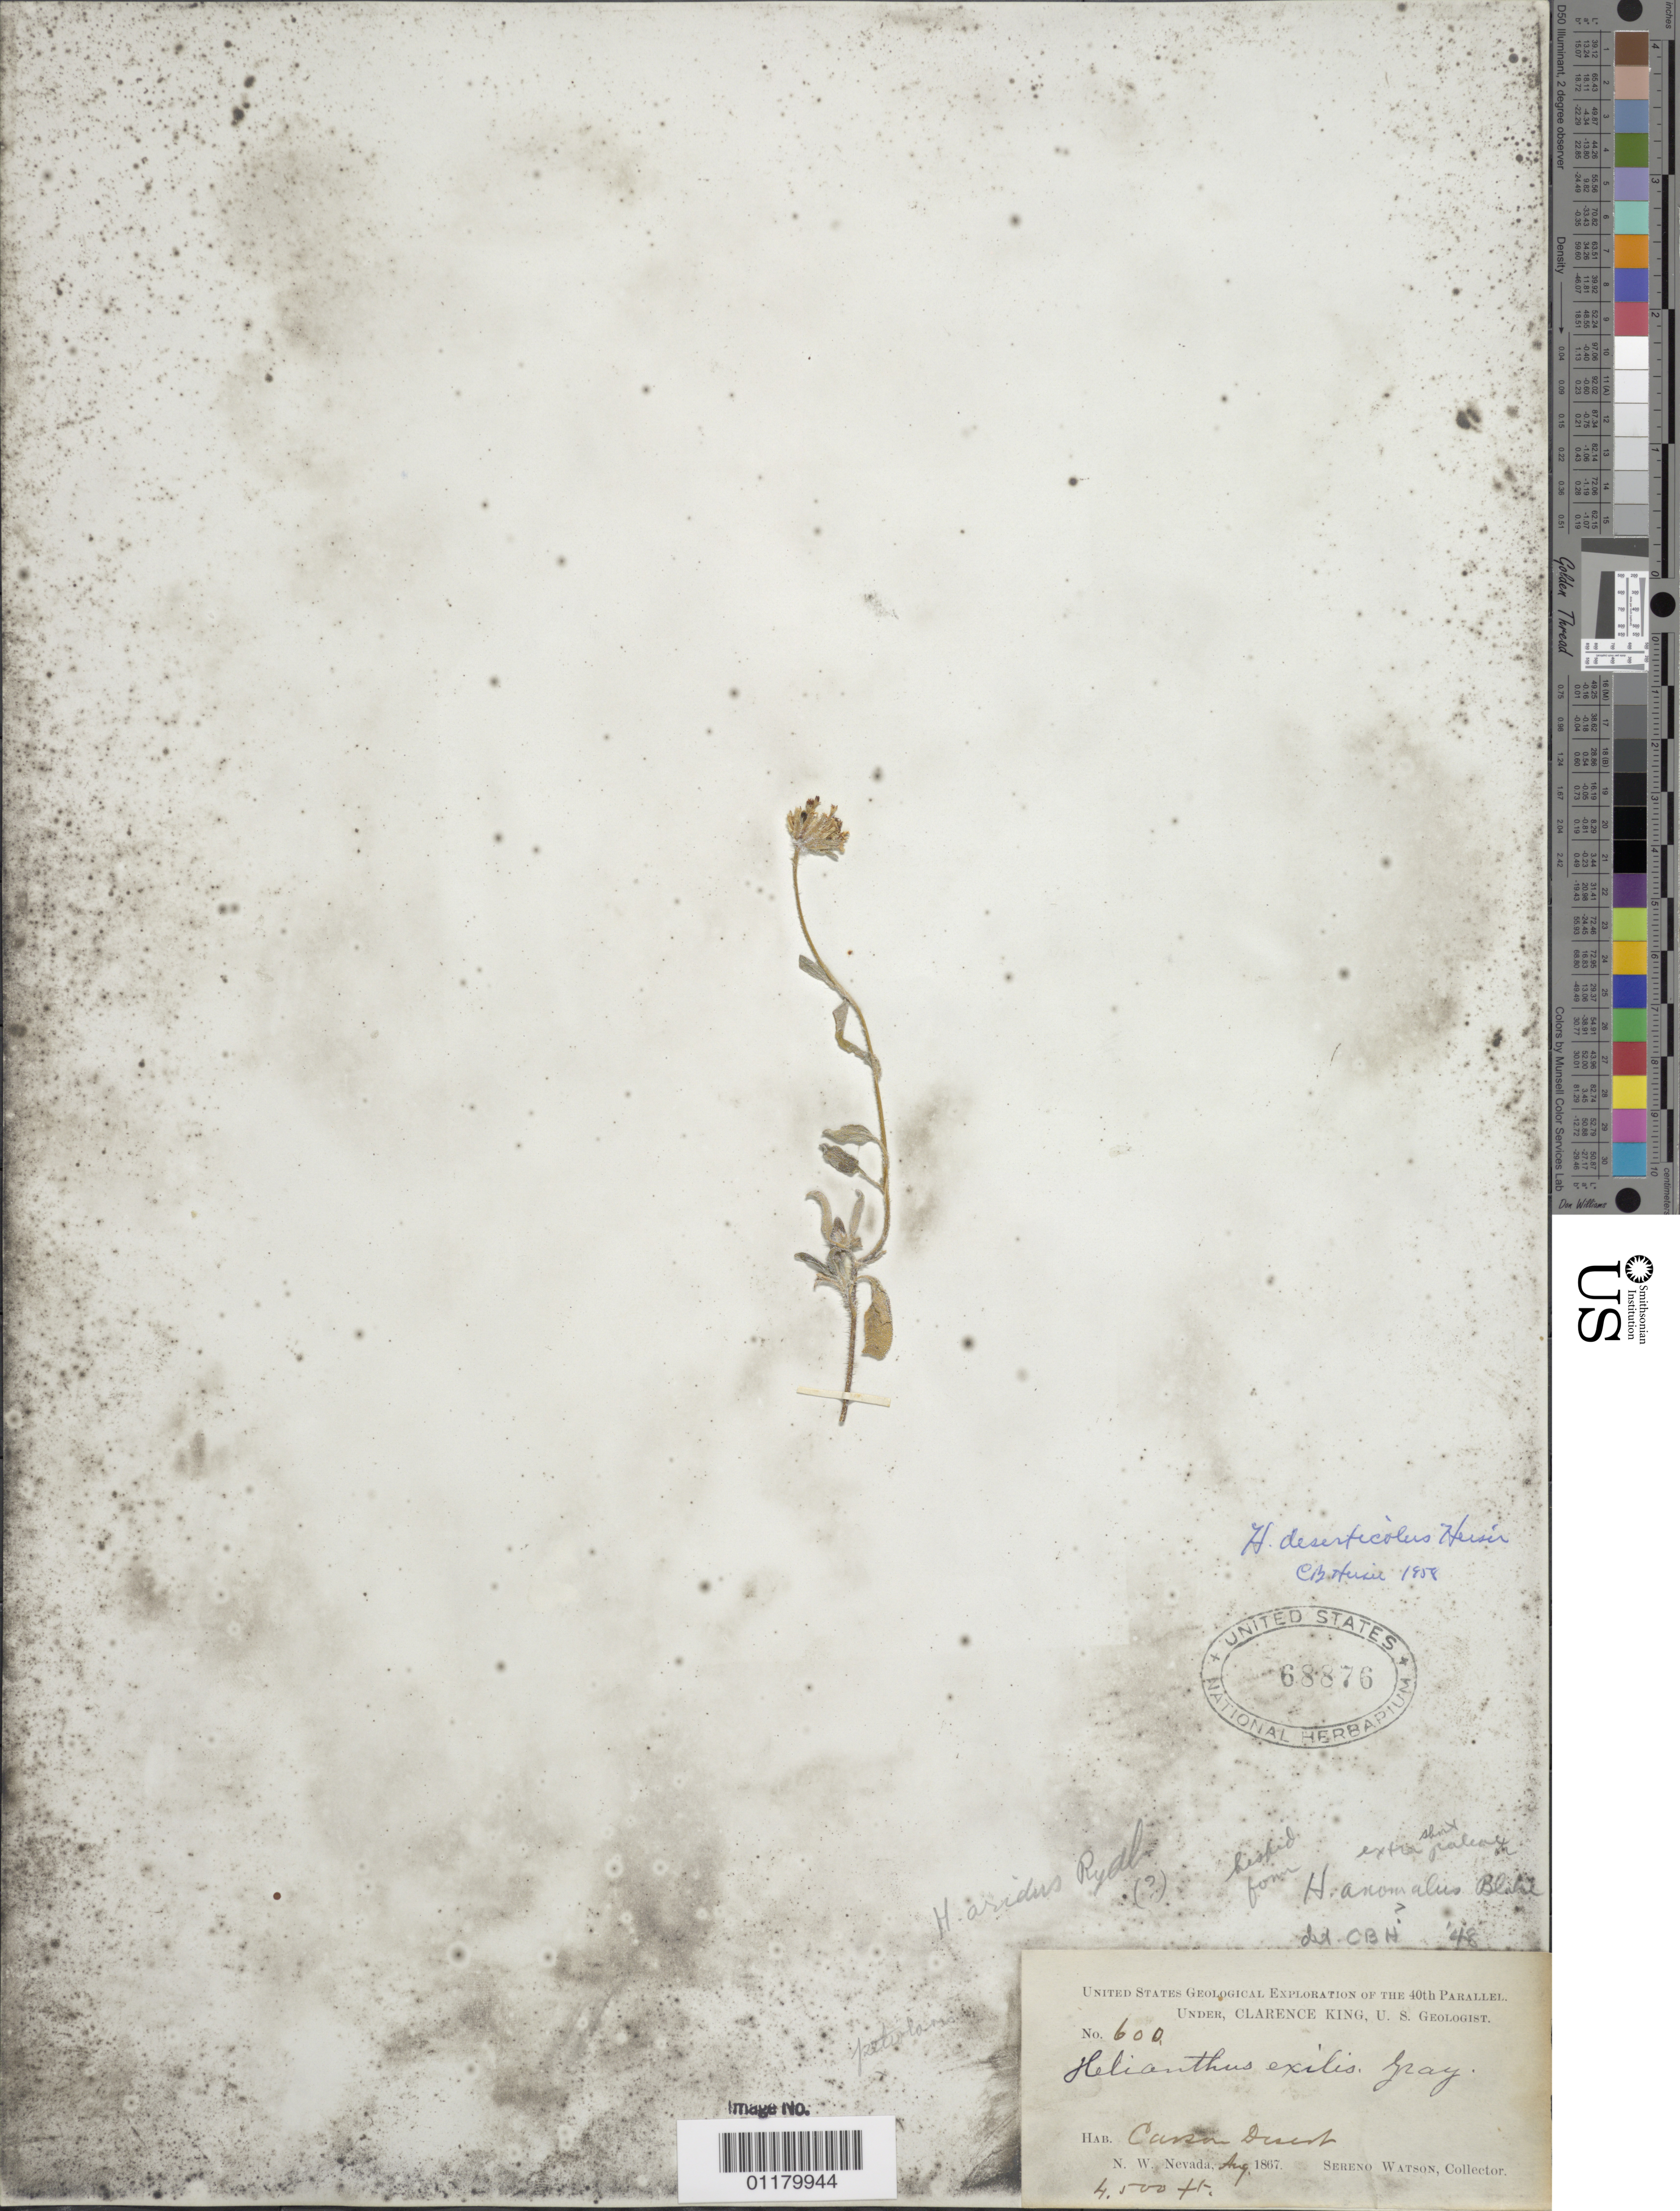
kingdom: Plantae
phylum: Tracheophyta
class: Magnoliopsida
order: Asterales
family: Asteraceae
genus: Helianthus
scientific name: Helianthus deserticola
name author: Heiser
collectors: S. Watson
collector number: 600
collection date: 1867-08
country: United States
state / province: Nevada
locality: Carson Desert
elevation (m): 1372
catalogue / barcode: US 68876